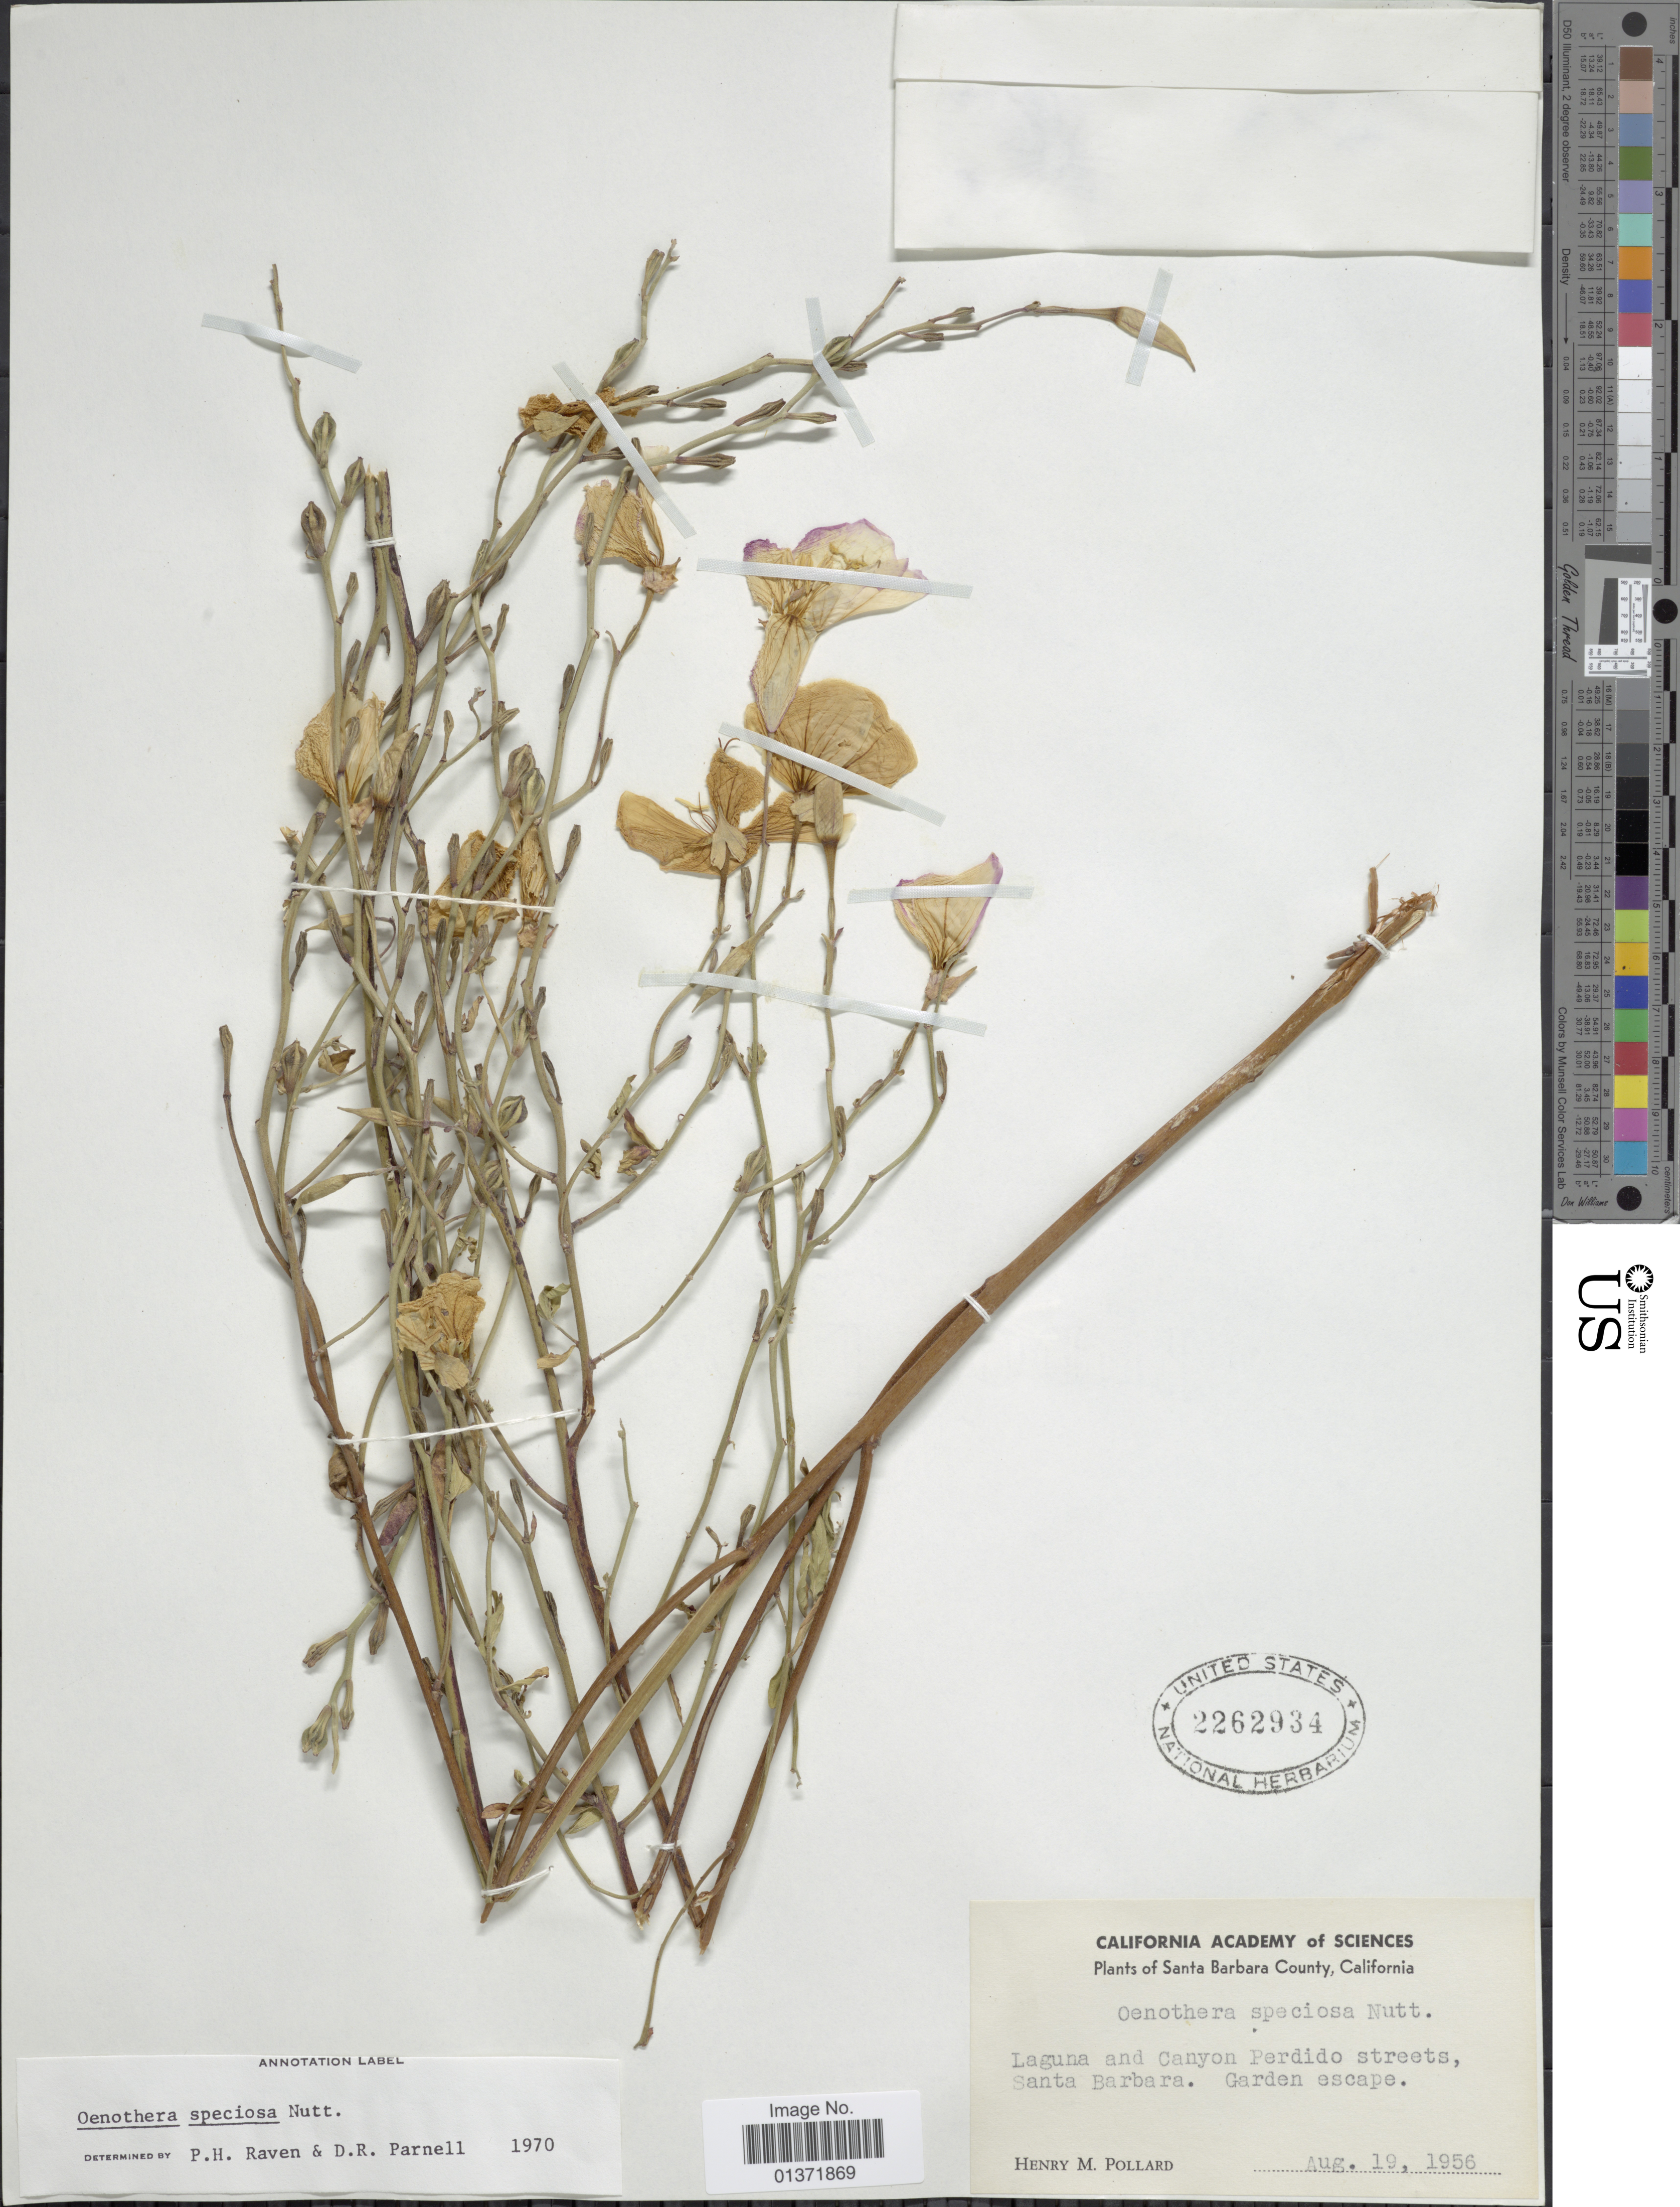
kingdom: Plantae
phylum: Tracheophyta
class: Magnoliopsida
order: Myrtales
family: Onagraceae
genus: Oenothera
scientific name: Oenothera speciosa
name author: Nutt.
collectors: H. M. Pollard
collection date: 1956-08-19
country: United States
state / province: California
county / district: Santa Barbara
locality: Santa Barbara, Laguna and Canyon Perdido streets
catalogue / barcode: US 2262934